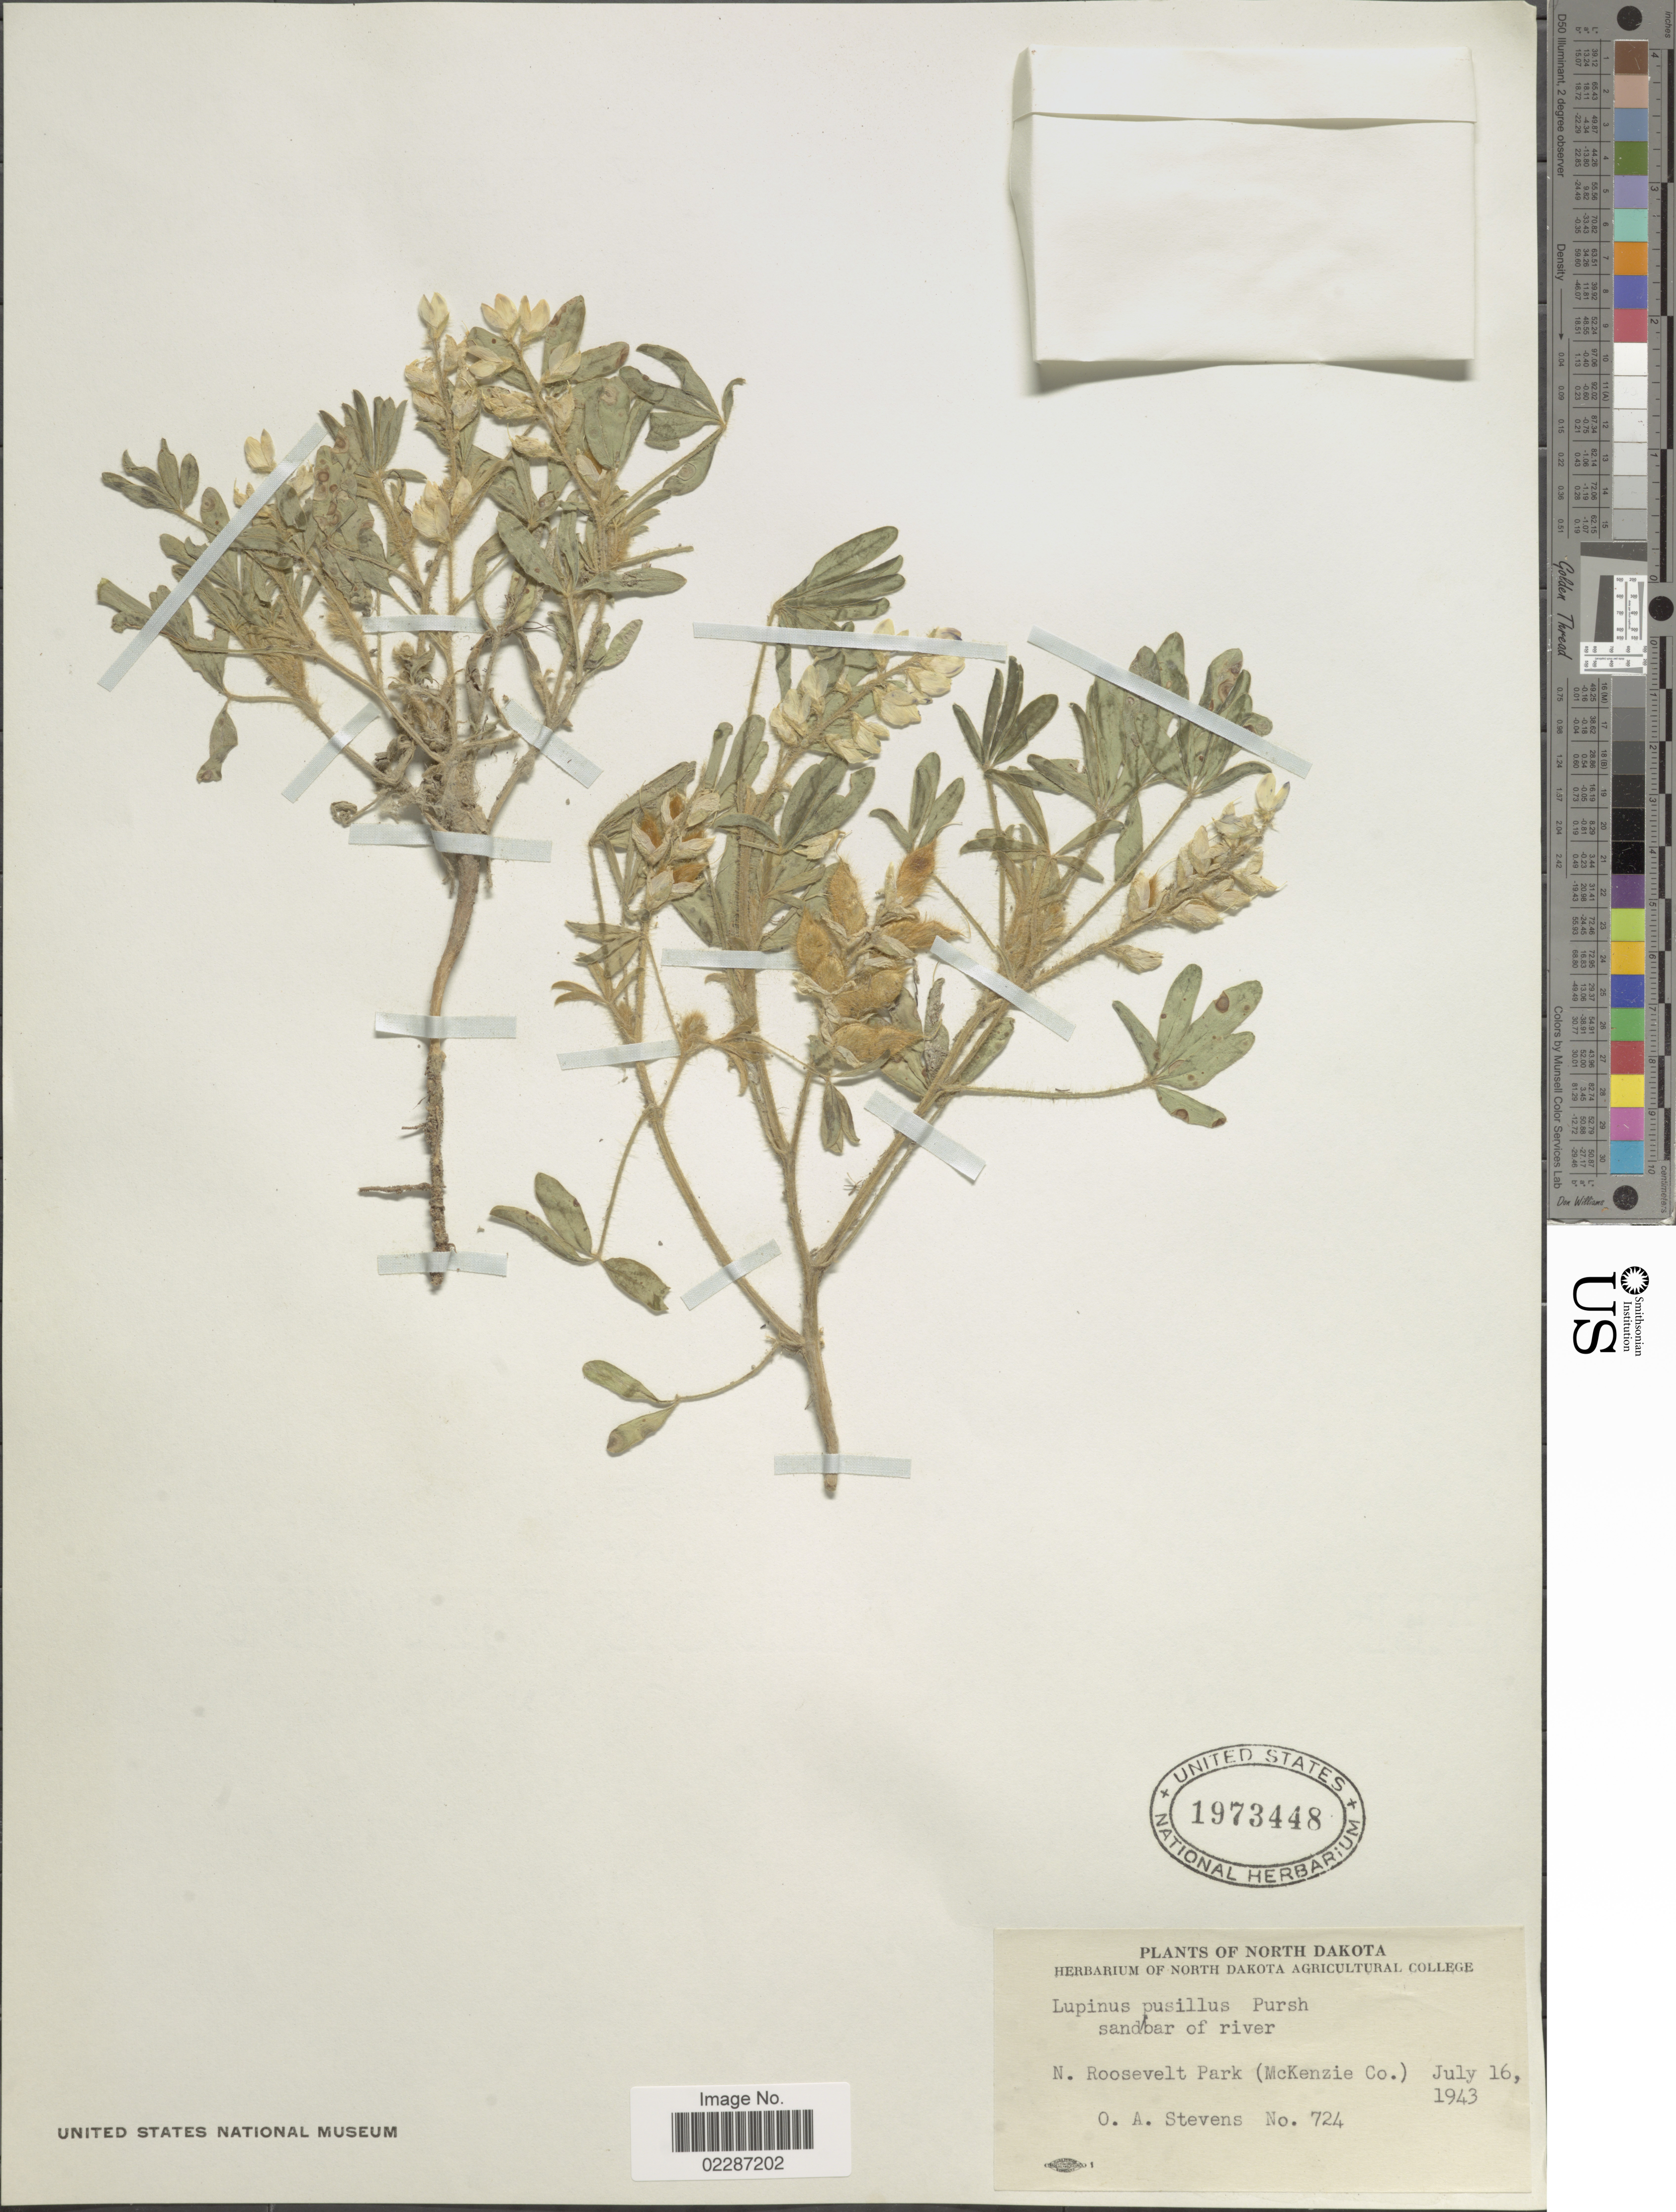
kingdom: Plantae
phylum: Tracheophyta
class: Magnoliopsida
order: Fabales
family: Fabaceae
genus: Lupinus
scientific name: Lupinus pusillus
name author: Pursh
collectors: O. A. Stevens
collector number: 724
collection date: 1943-07-16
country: United States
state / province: North Dakota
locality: N. Roosevelt Park (McKenzie Co.)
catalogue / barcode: US 1973448